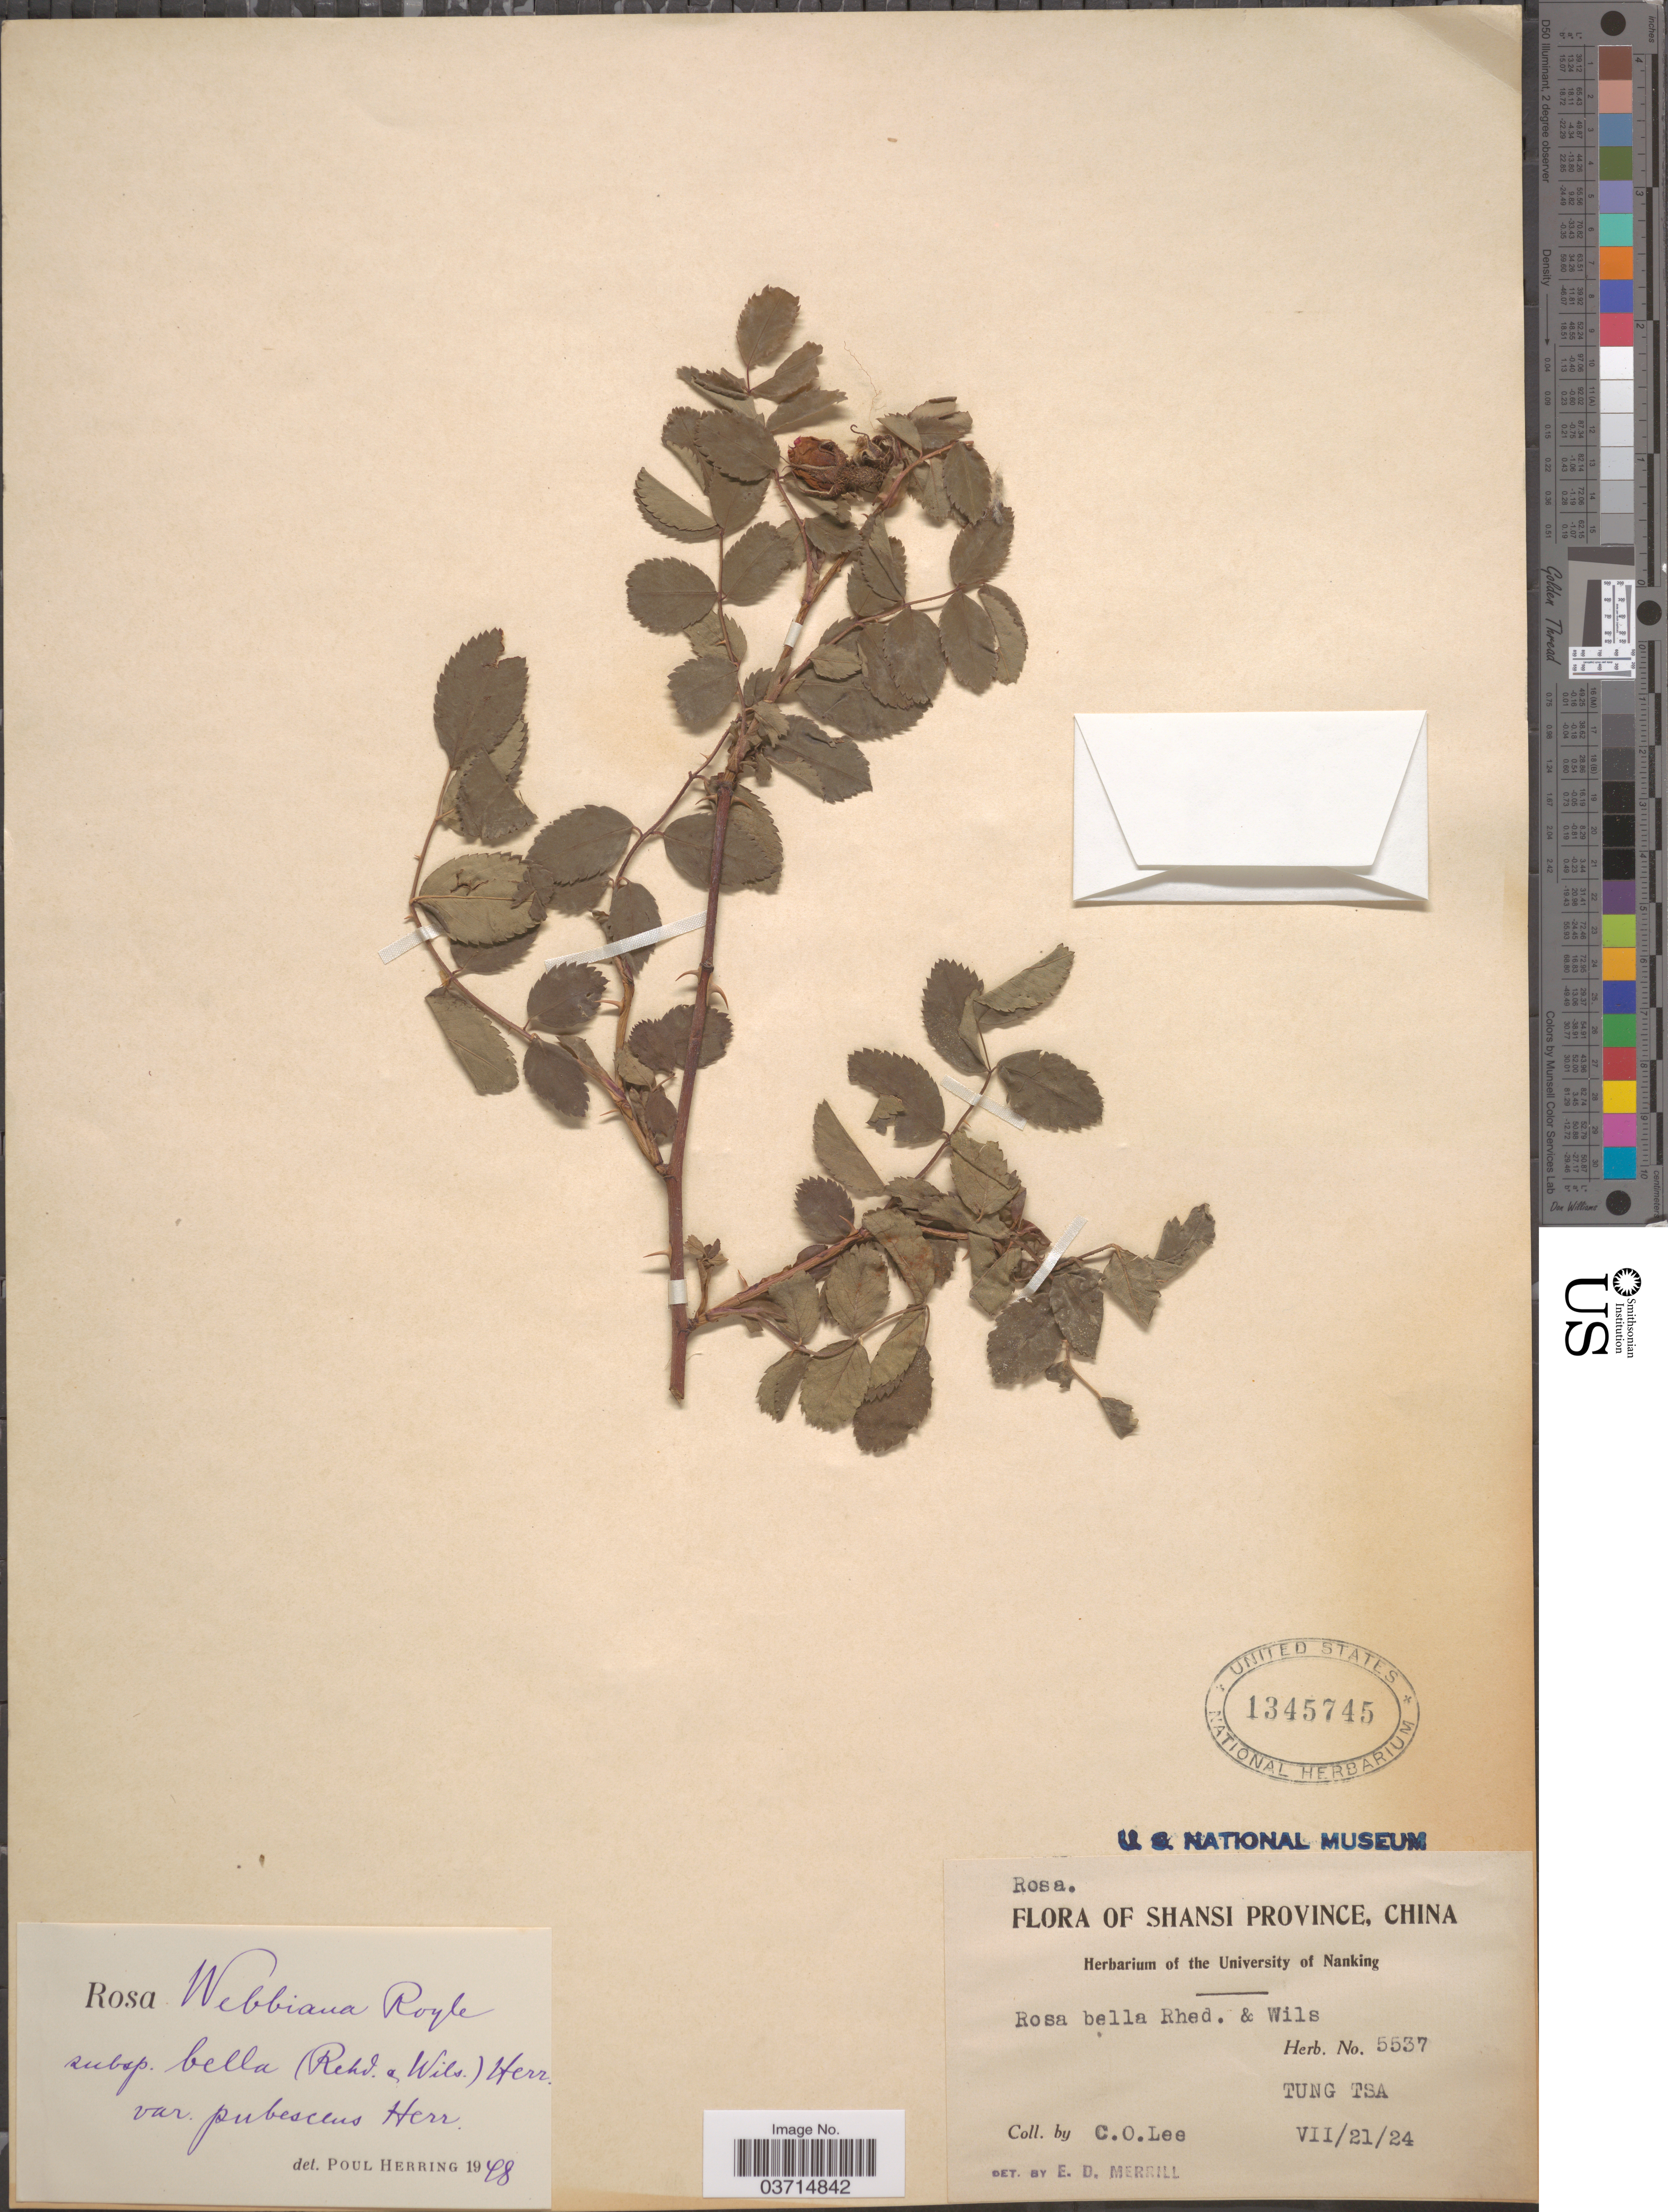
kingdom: Plantae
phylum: Tracheophyta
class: Magnoliopsida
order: Rosales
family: Rosaceae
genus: Rosa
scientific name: Rosa bella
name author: Rehder & E.H. Wilson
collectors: C. Lee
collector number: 5537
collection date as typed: Transcribed d/m/y: 21/7/24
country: China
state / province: Shanxi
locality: Shansi Province. Tung Tsa.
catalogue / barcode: US 1345745